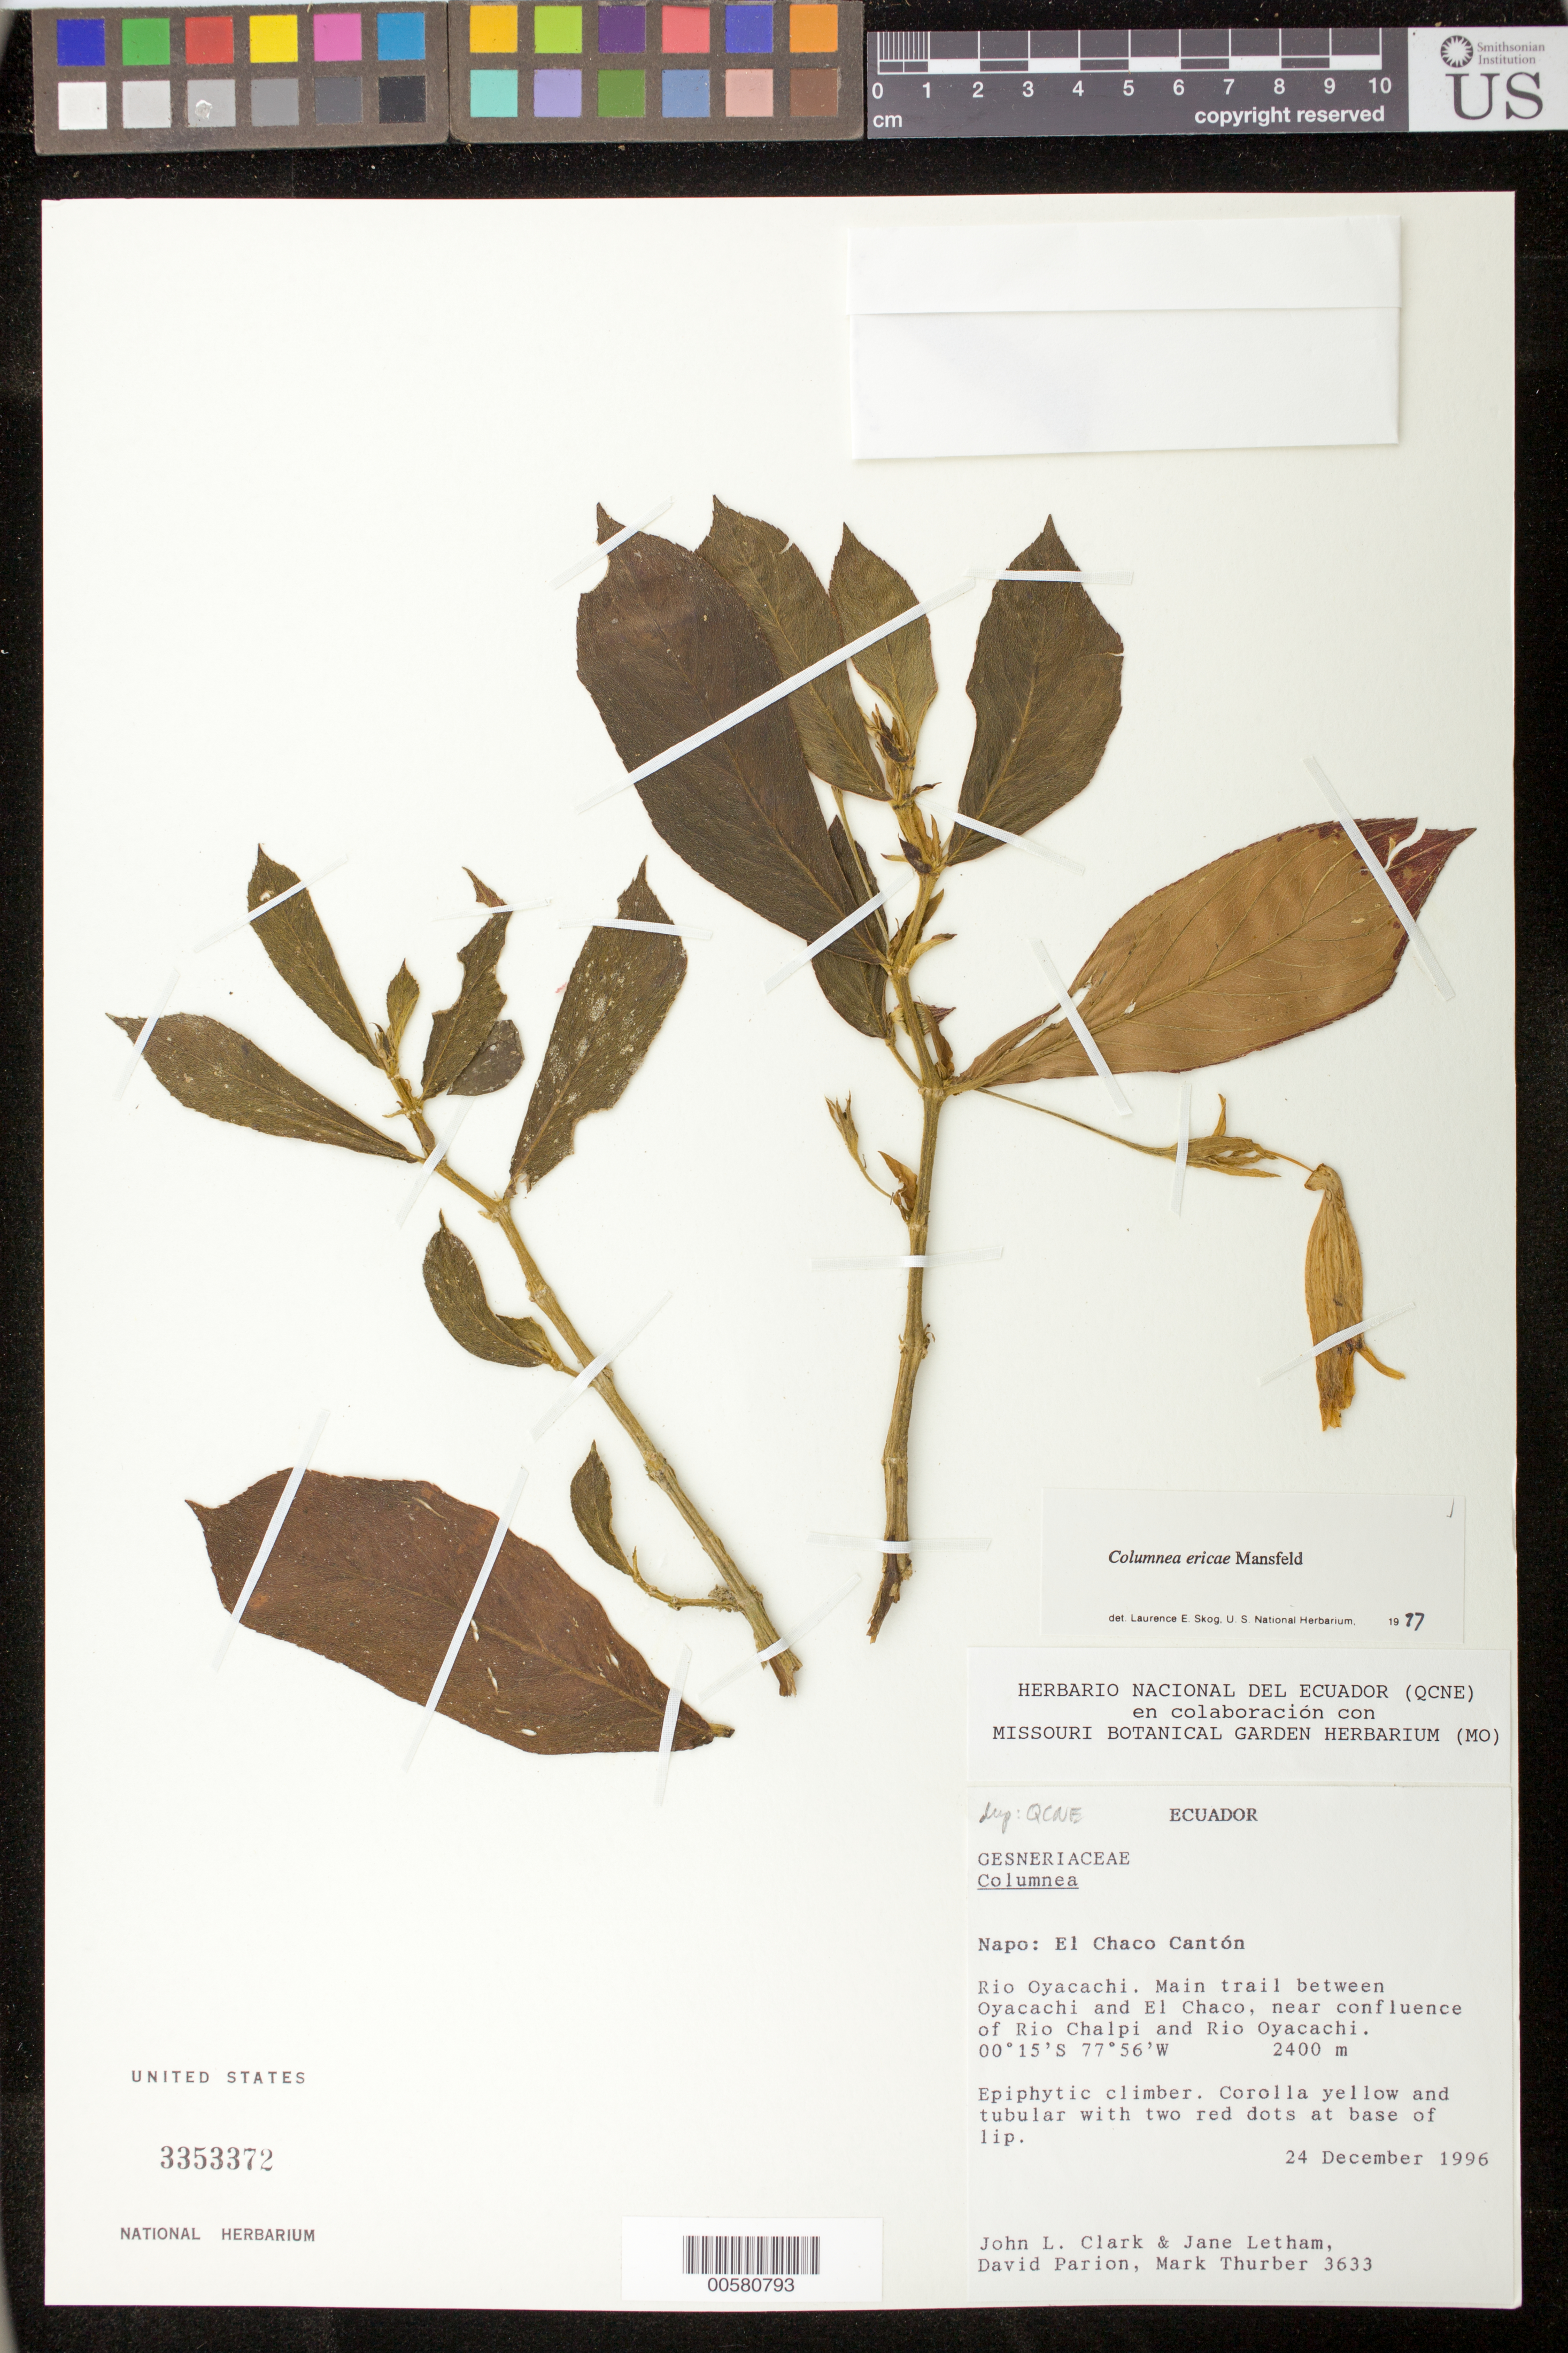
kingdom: Plantae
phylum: Tracheophyta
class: Magnoliopsida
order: Lamiales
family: Gesneriaceae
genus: Columnea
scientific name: Columnea ericae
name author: Mansf.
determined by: Skog, Laurence E.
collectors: J. L. Clark & et al.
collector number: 3633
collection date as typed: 24 Dec 1996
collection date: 1996-12-24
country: Ecuador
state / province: Napo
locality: El Chaco Cantón. Rio Oyacachi, main trail between Oyacachi and El Chaco, near confluence of Rio Chalpi and Rio Oyacachi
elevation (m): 2400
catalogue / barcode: US 3353372